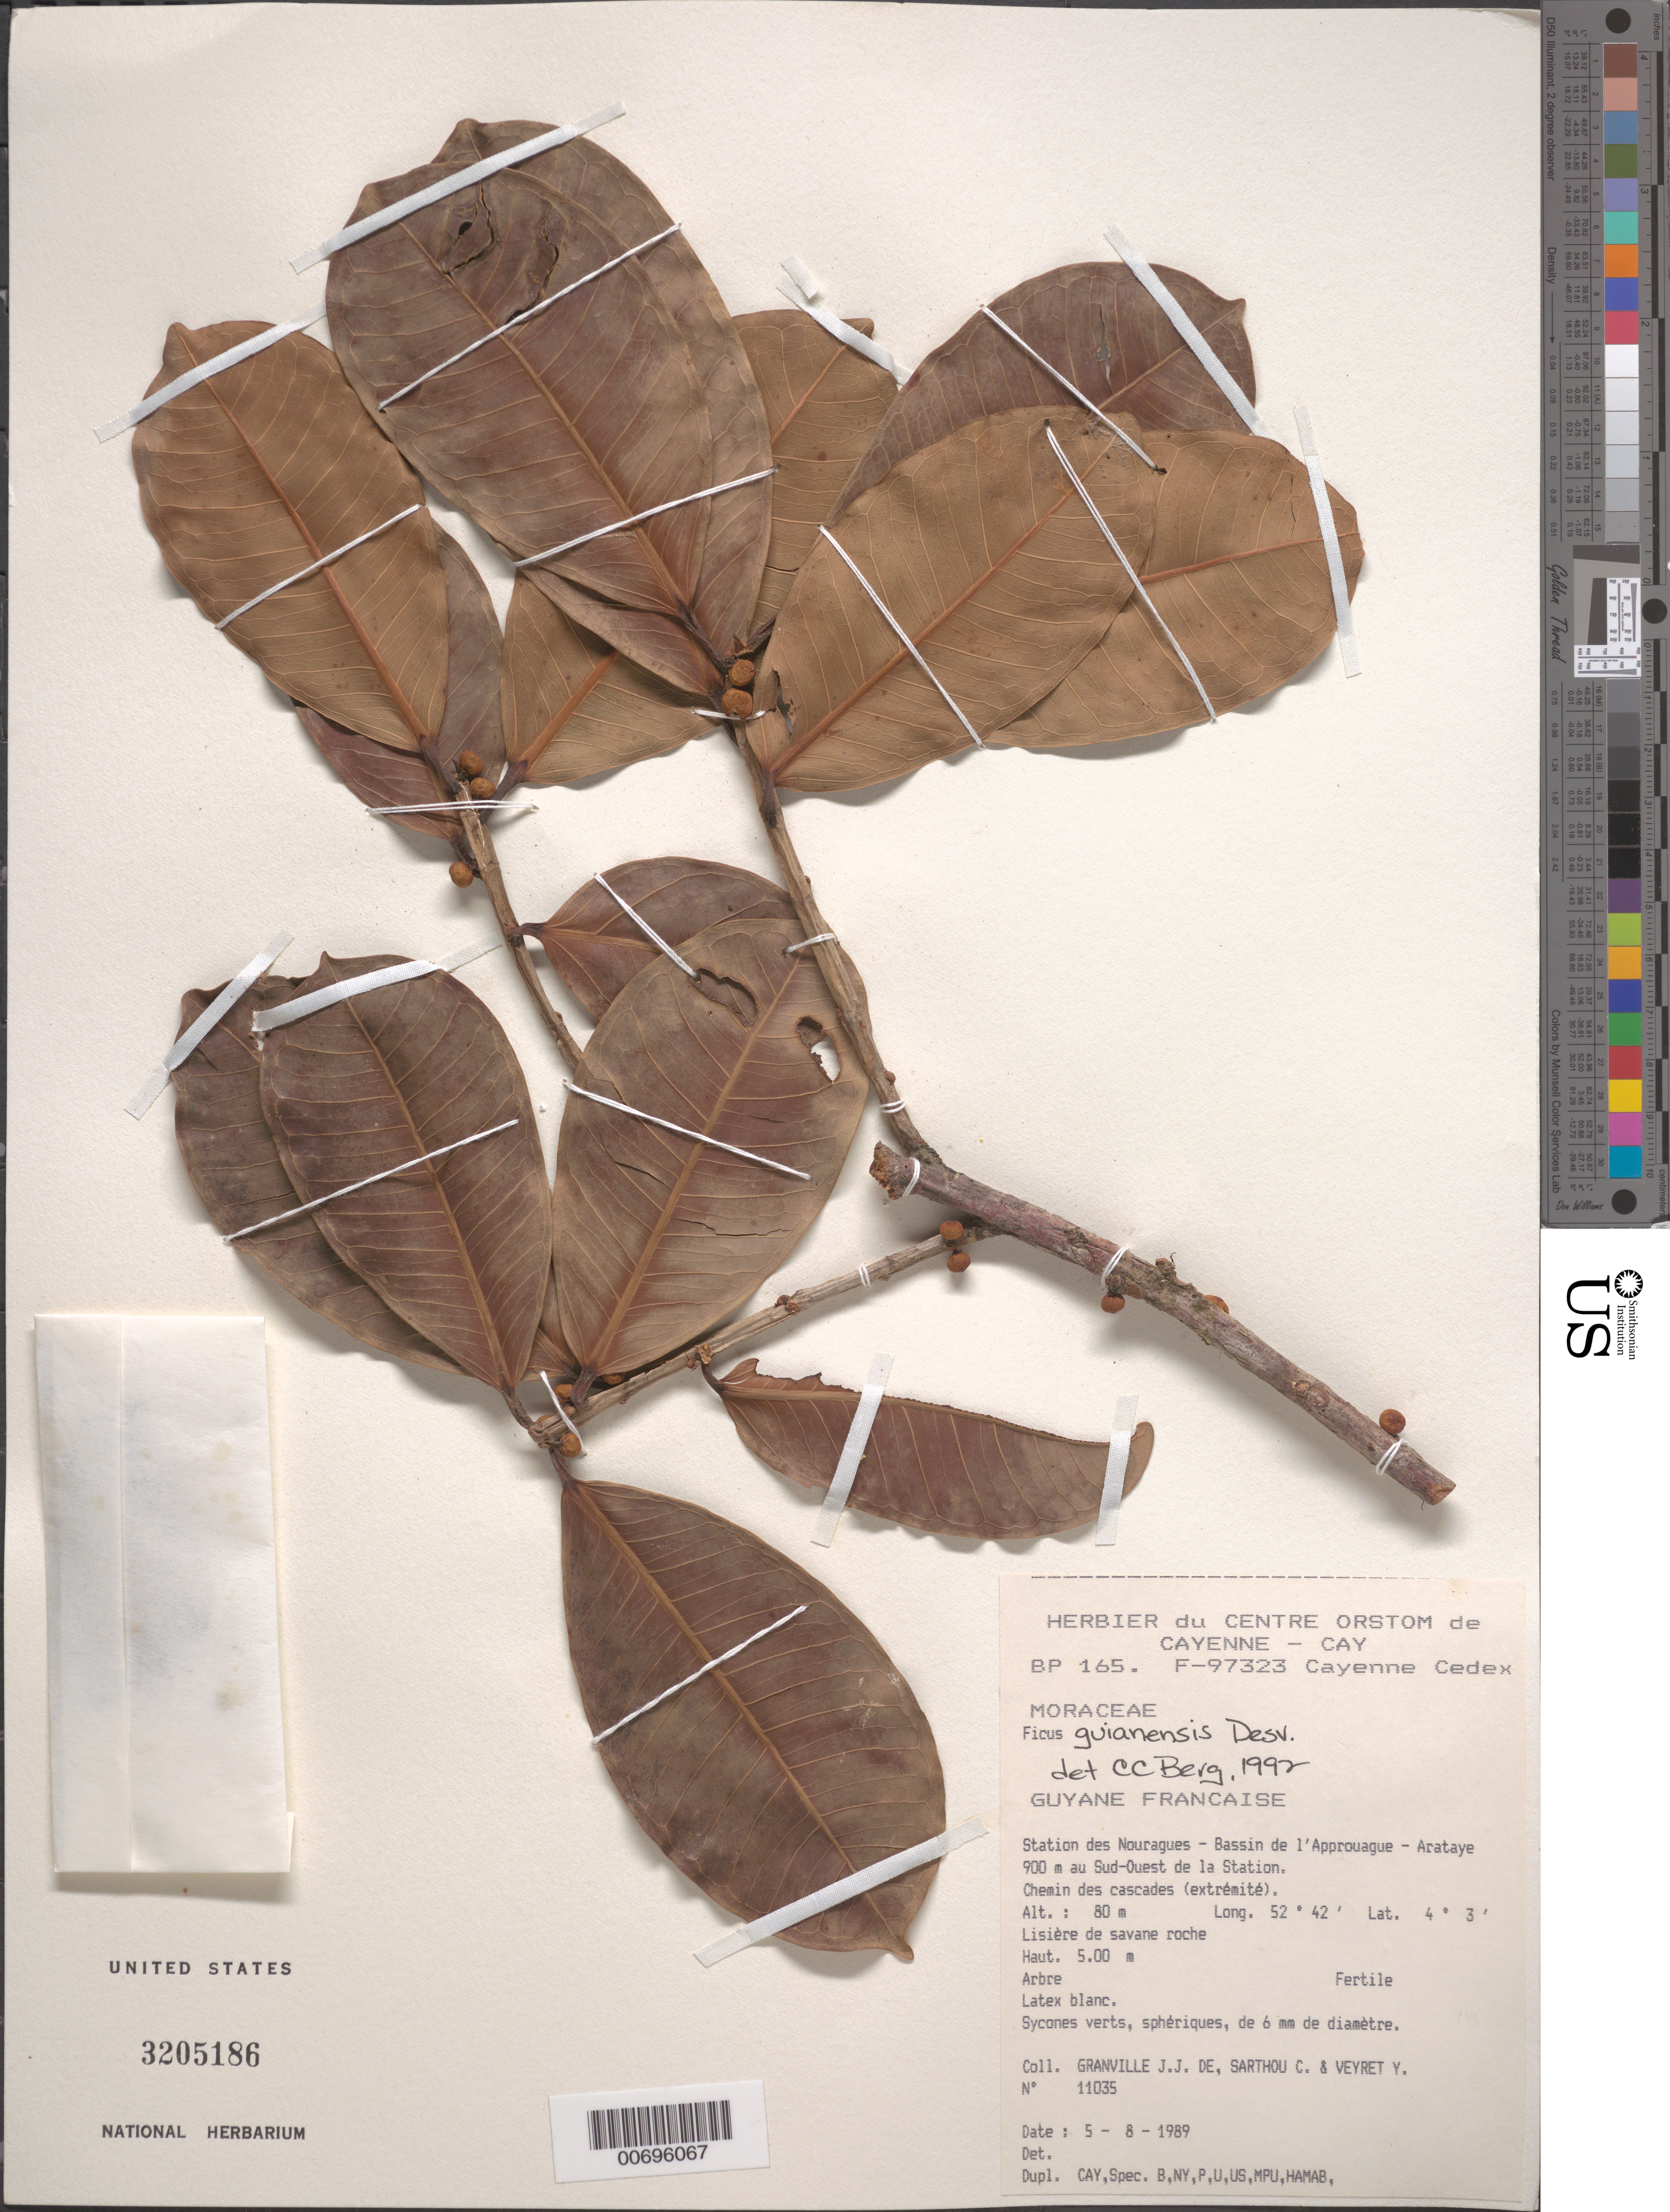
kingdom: Plantae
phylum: Tracheophyta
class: Magnoliopsida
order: Rosales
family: Moraceae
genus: Ficus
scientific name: Ficus guianensis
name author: Desv. ex Ham.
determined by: Berg, C. C.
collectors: J.-J. de Granville, C. Sarthou & Y. Veyret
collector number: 11035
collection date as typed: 5-Aug-89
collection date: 1989-08-05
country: French Guiana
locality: Station des Nouragues, Bassin de l'Approuague, Arataye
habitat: Lisière de savane roche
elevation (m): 80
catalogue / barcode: US 3205186